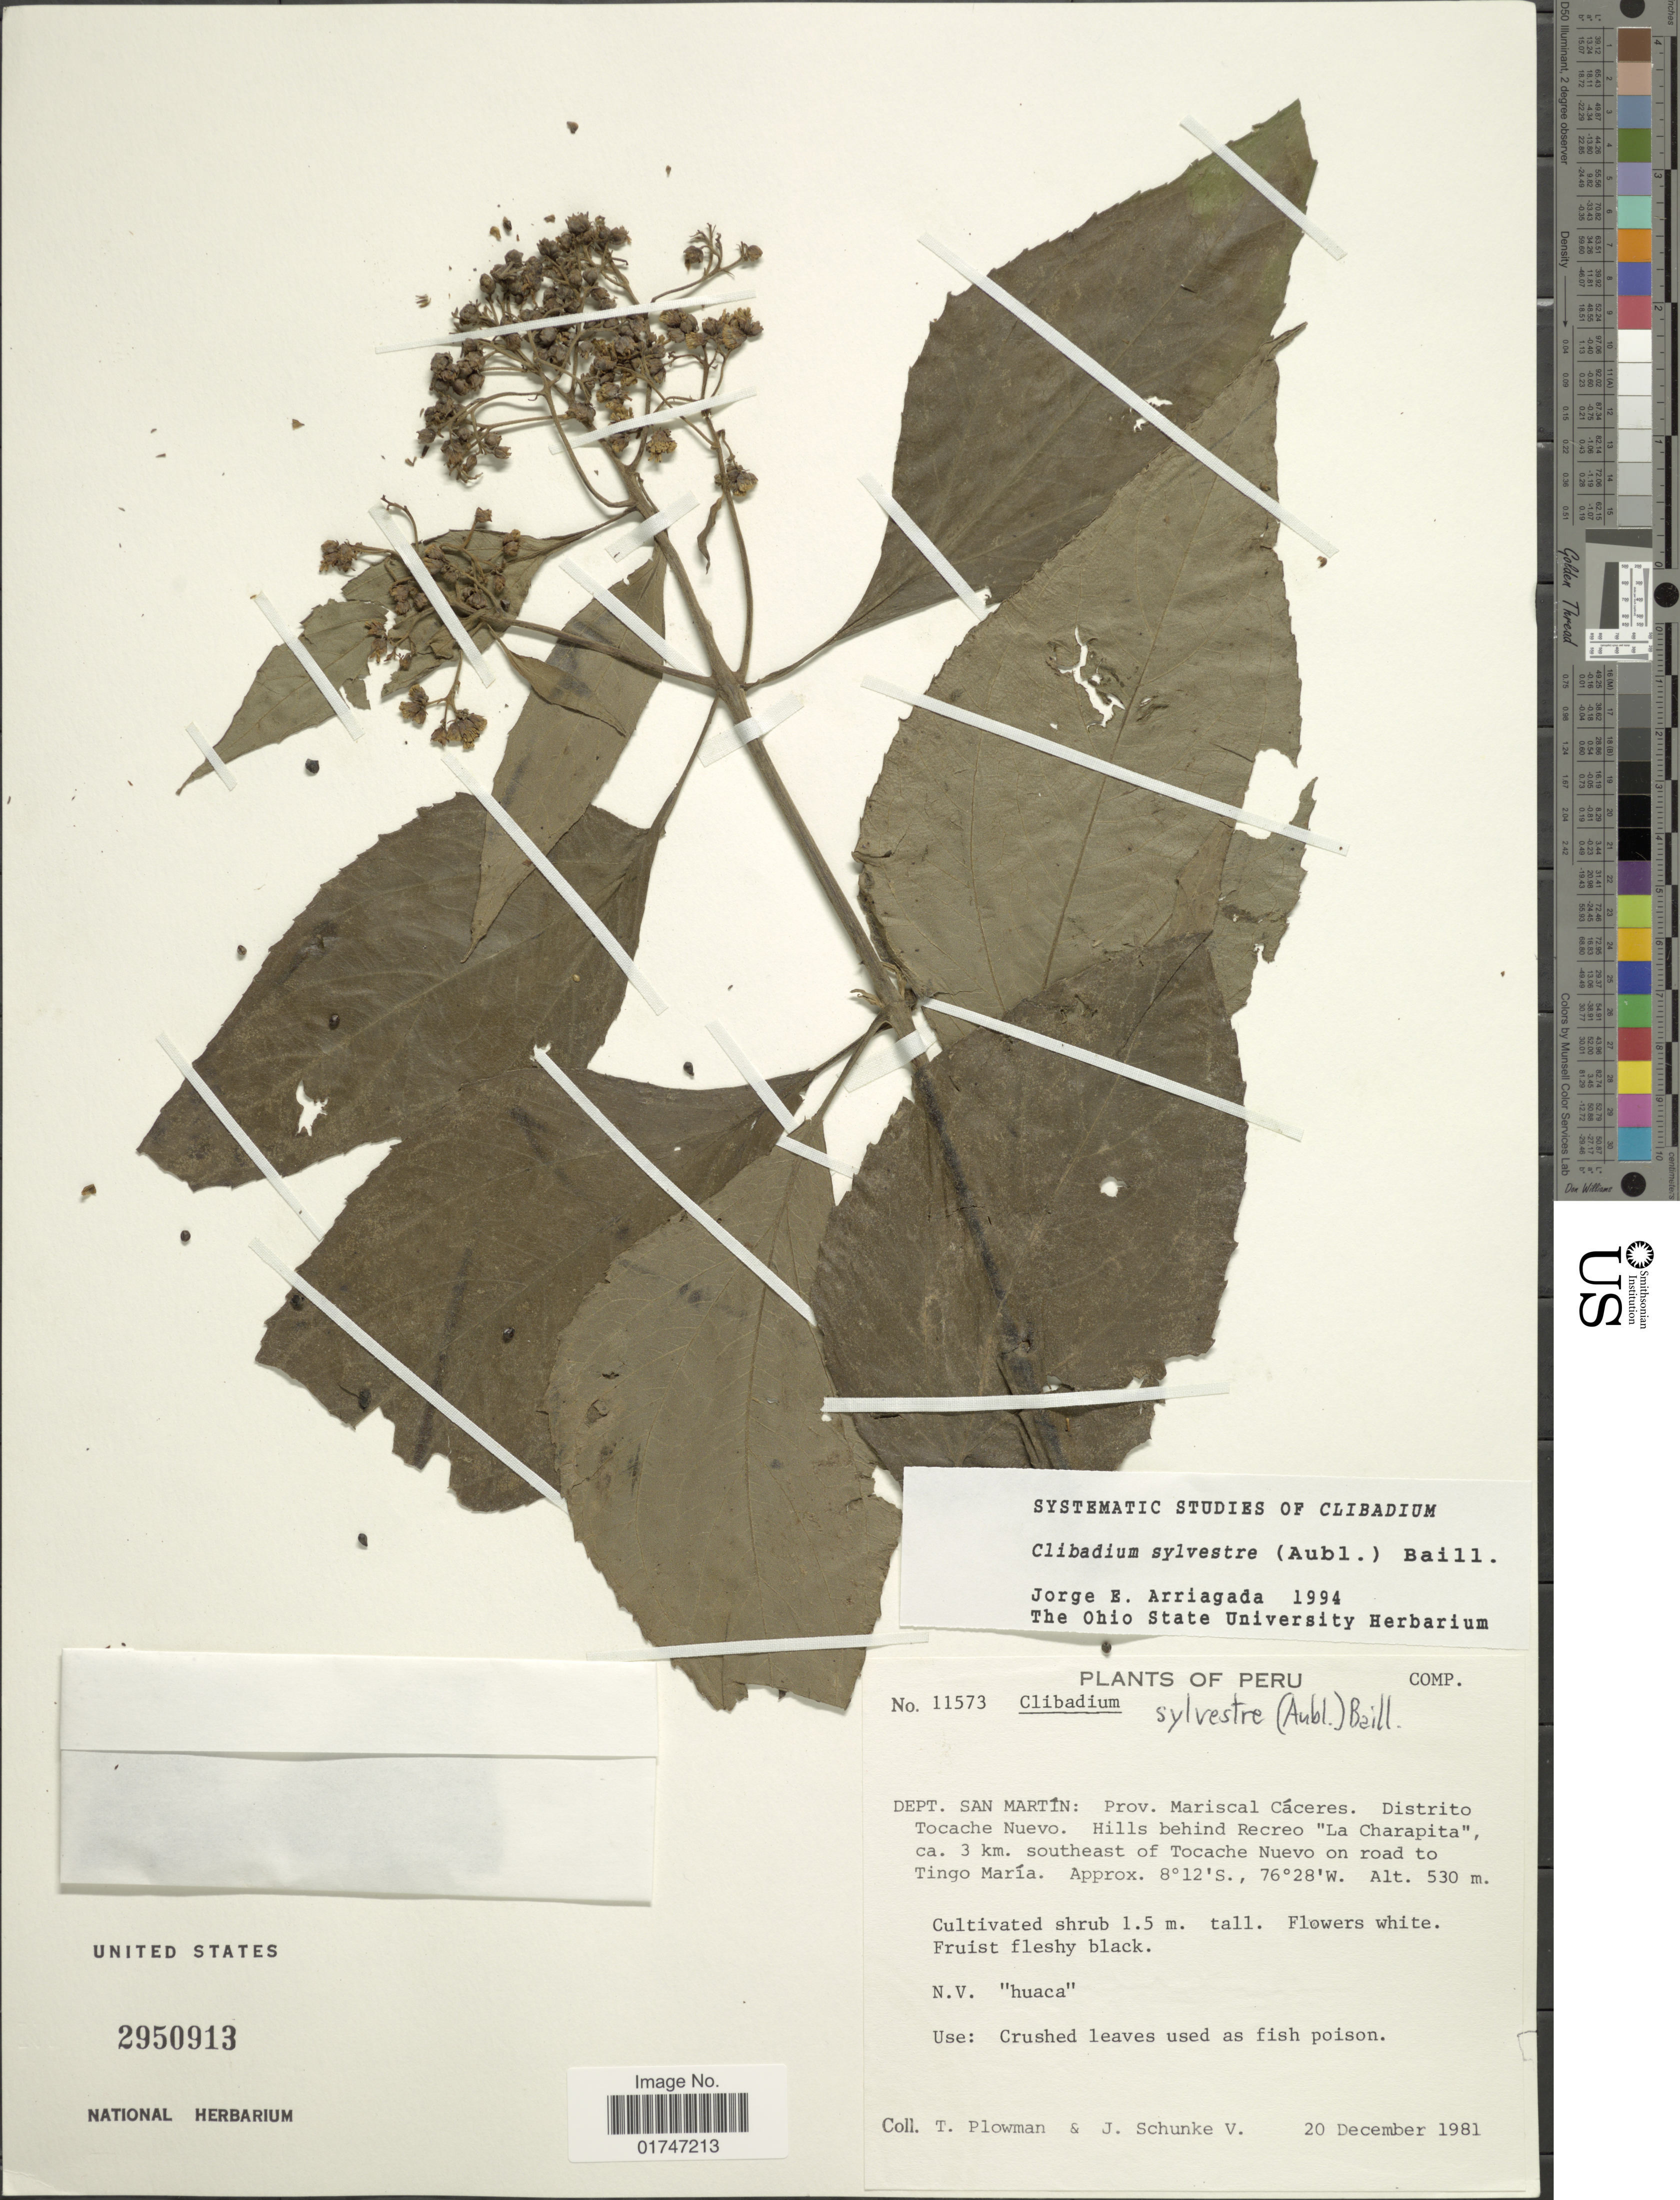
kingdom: Plantae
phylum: Tracheophyta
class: Magnoliopsida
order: Asterales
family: Asteraceae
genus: Clibadium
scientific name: Clibadium sylvestre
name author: (Aubl.) Baill.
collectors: T. Plowman & J. Schunke Vigo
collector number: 11573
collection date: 1981-12-20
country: Peru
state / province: San Martín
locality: Dept. San Martín: Prov. Mariscal Cáceres. Distrito Tocache Nuevo. Hills behind Recreo "La Charapita", ca. 3 km. southeast of Tocache Nuevo on road to Tingo María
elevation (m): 530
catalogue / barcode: US 2950913